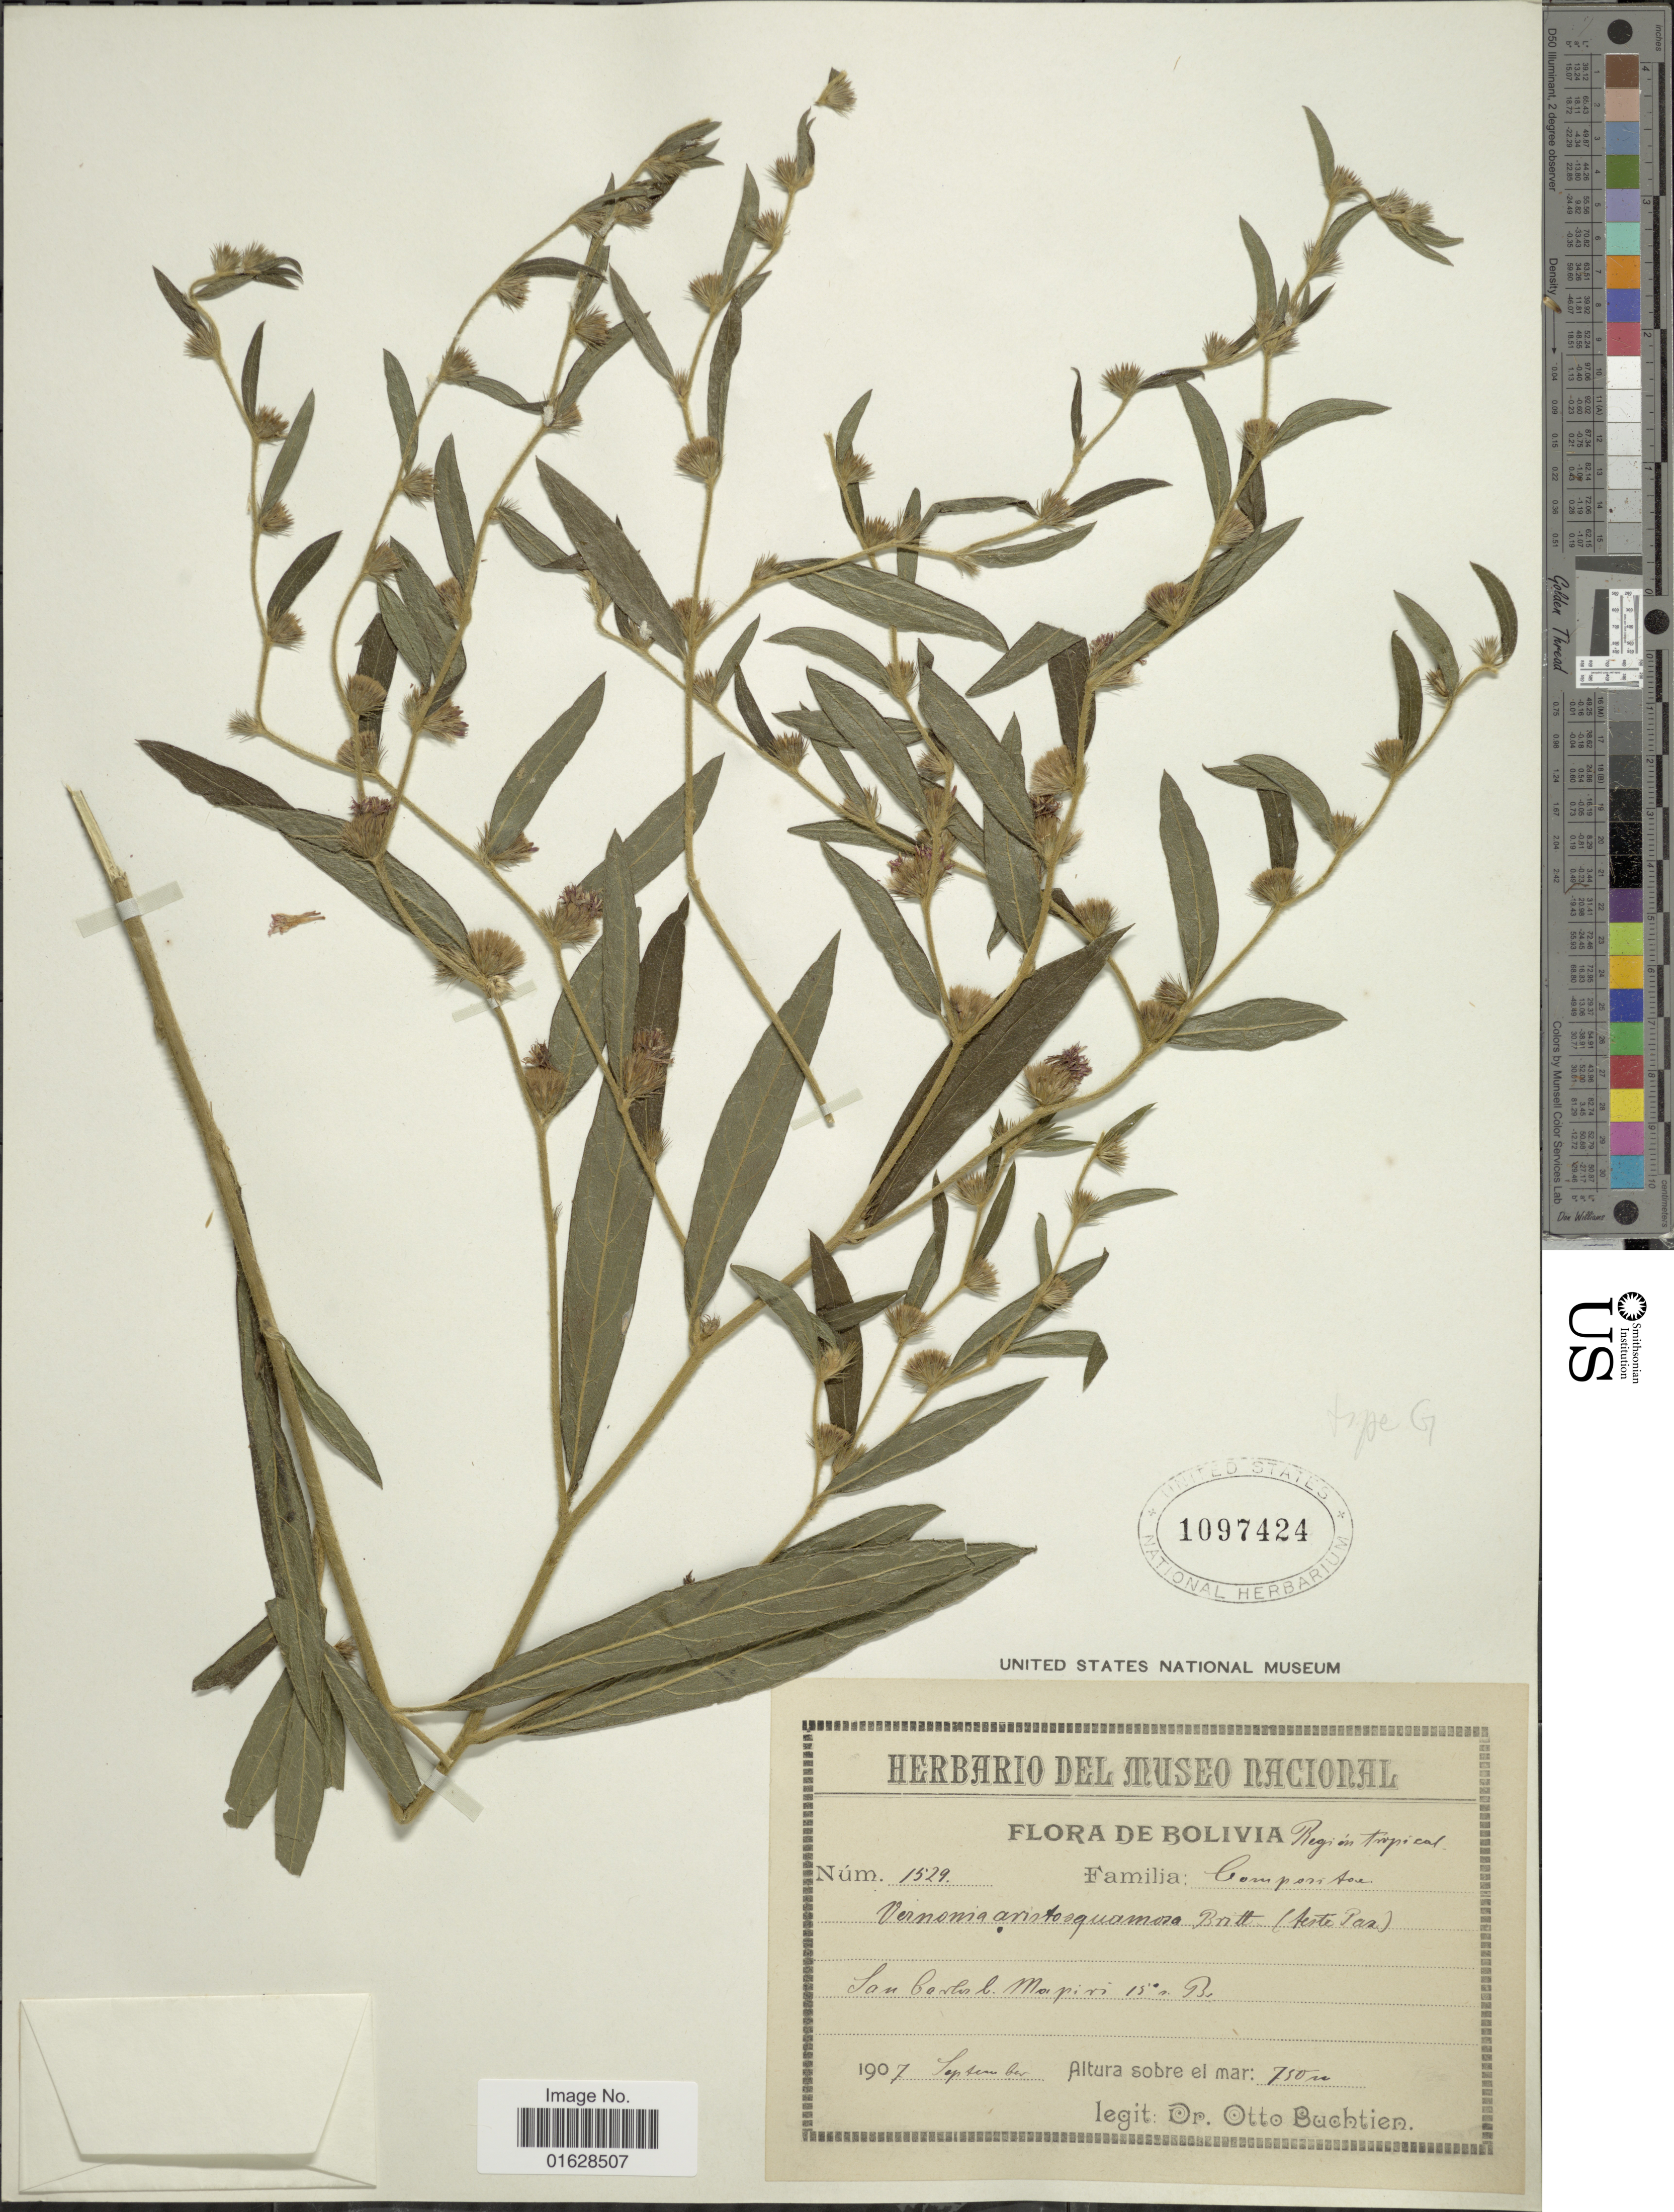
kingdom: Plantae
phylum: Tracheophyta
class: Magnoliopsida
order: Asterales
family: Asteraceae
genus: Lepidaploa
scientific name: Lepidaploa aristosquamosa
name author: (Britton) H. Rob.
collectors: O. Buchtien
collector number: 1529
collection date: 1907-09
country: Bolivia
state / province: La Paz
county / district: Mapiri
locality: San Carlos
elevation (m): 750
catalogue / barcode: US 1097424